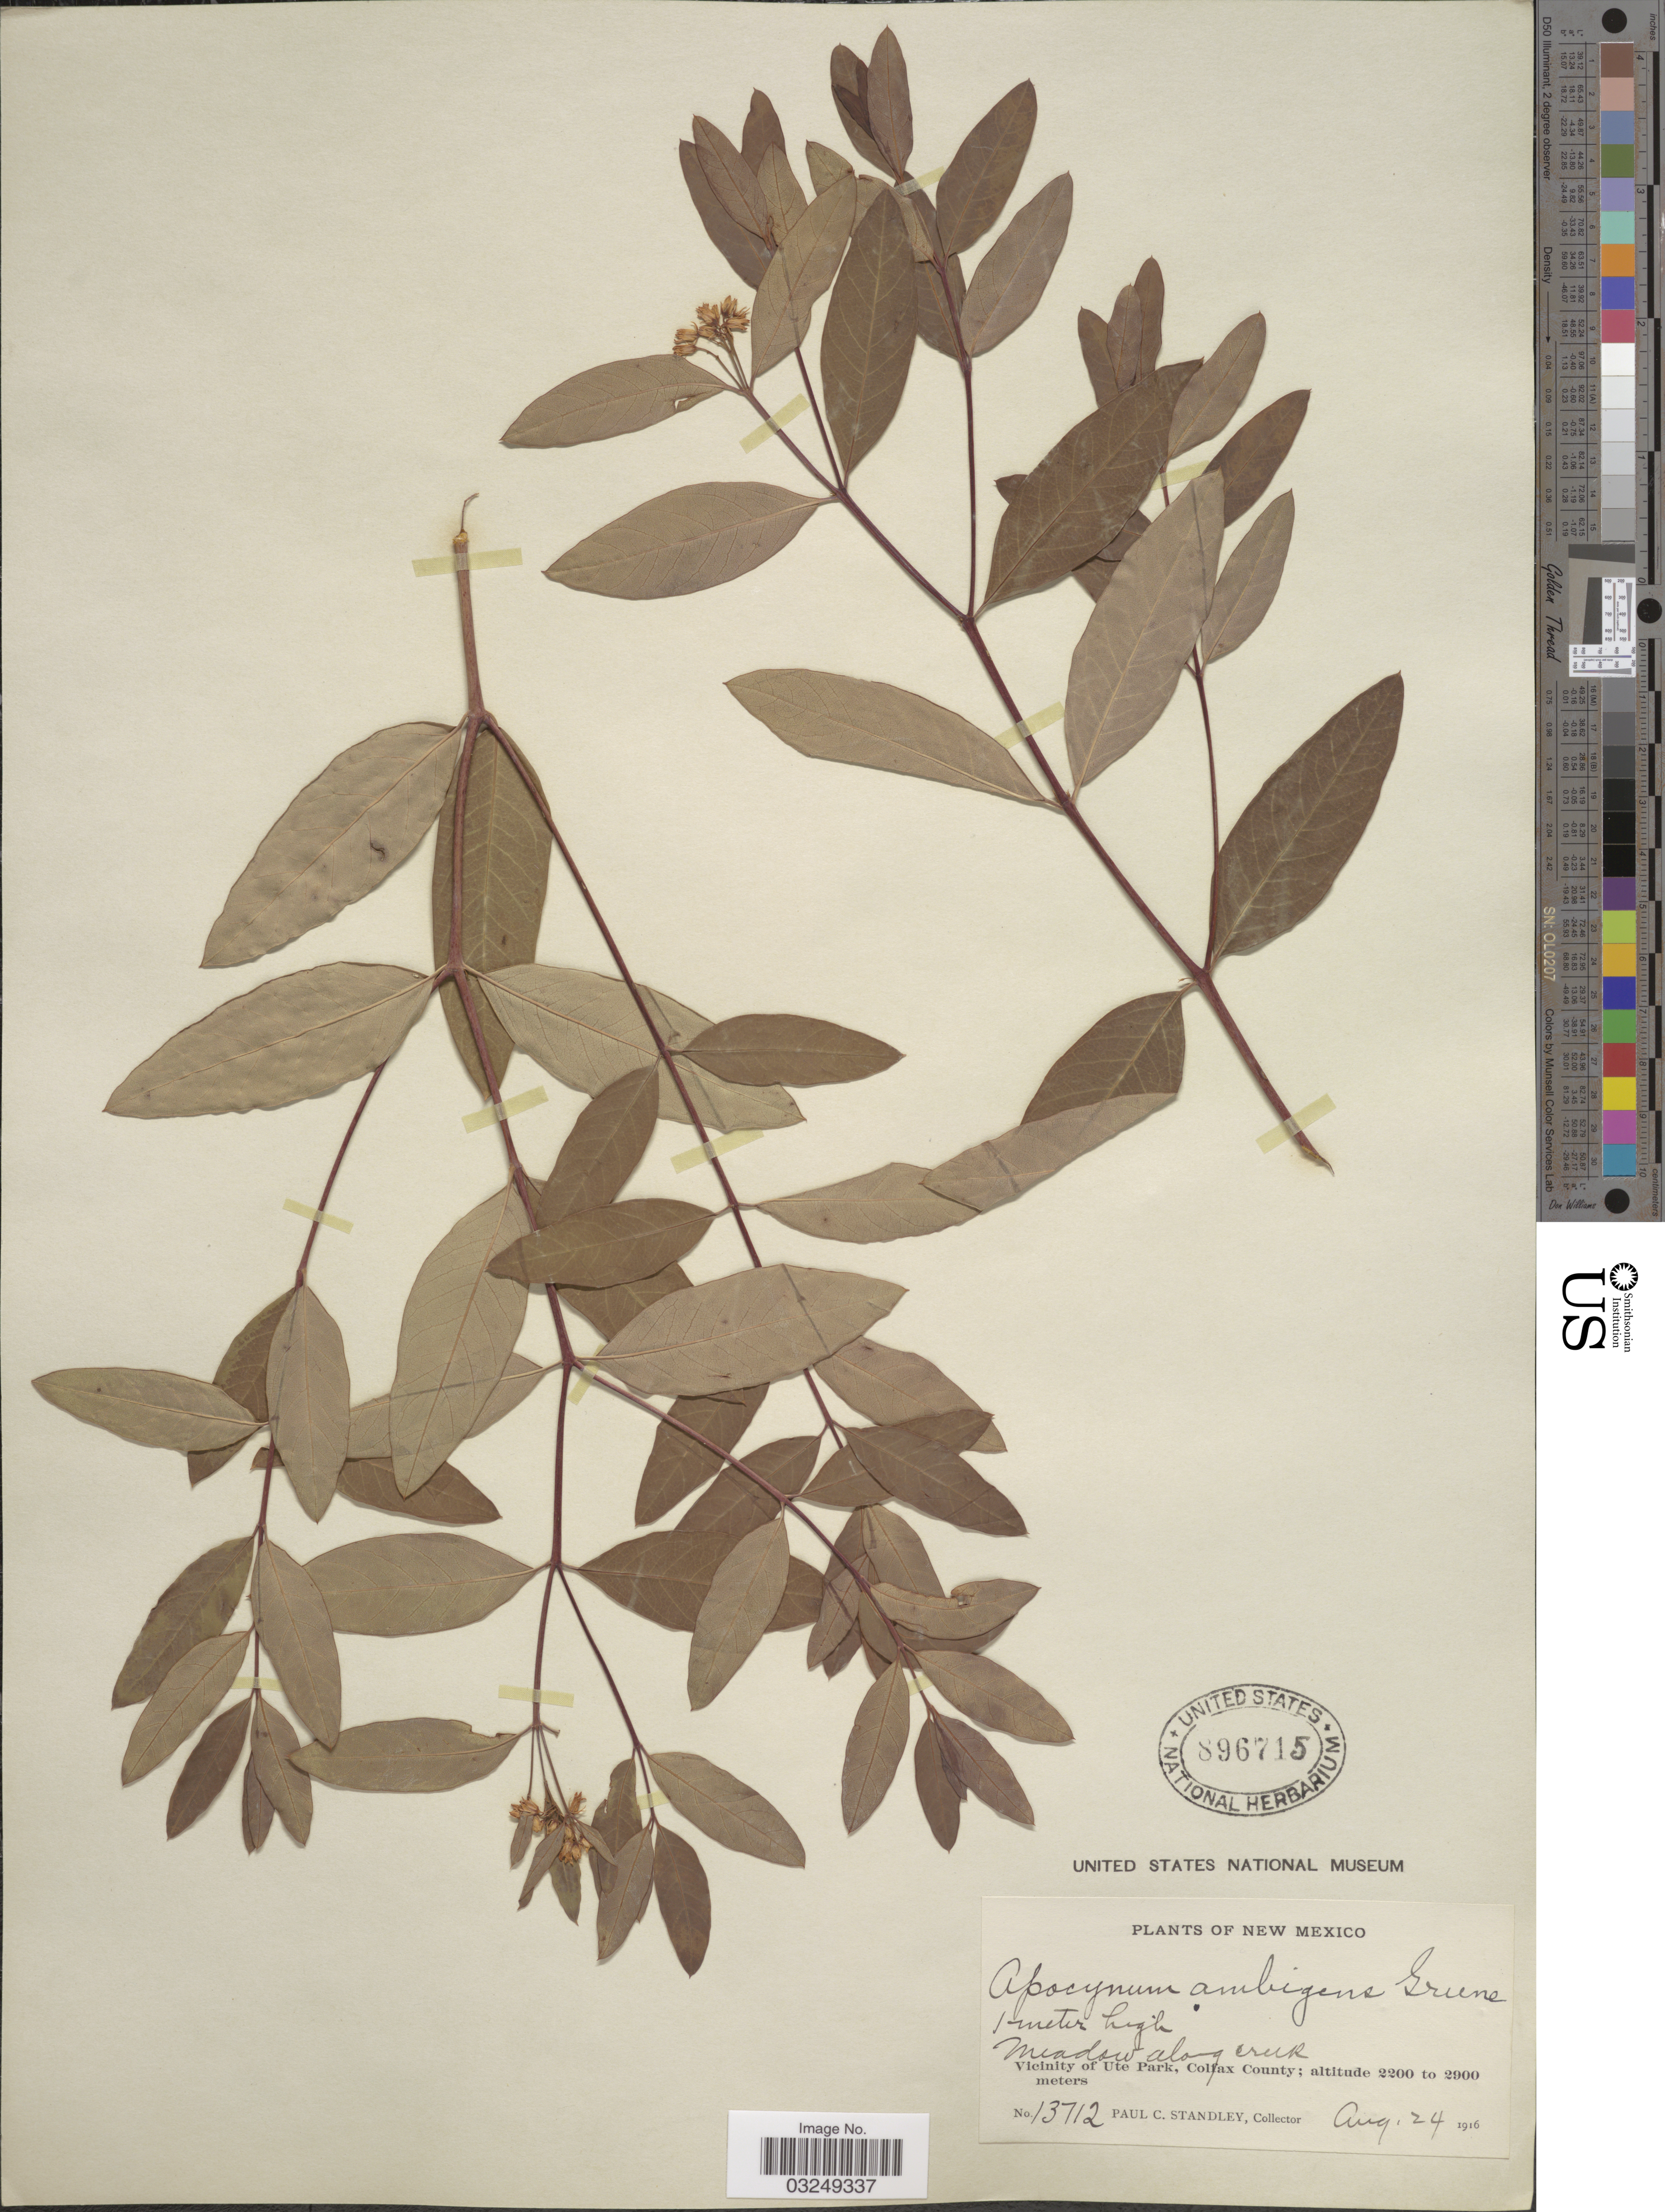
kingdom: Plantae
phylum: Tracheophyta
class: Magnoliopsida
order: Gentianales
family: Apocynaceae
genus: Apocynum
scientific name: Apocynum ambigens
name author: S.W. Greene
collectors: P. C. Standley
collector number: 13712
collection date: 1916-08-24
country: United States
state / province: New Mexico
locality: Vicinity of Ute Park, Colfax County.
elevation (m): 2200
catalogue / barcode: US 896715